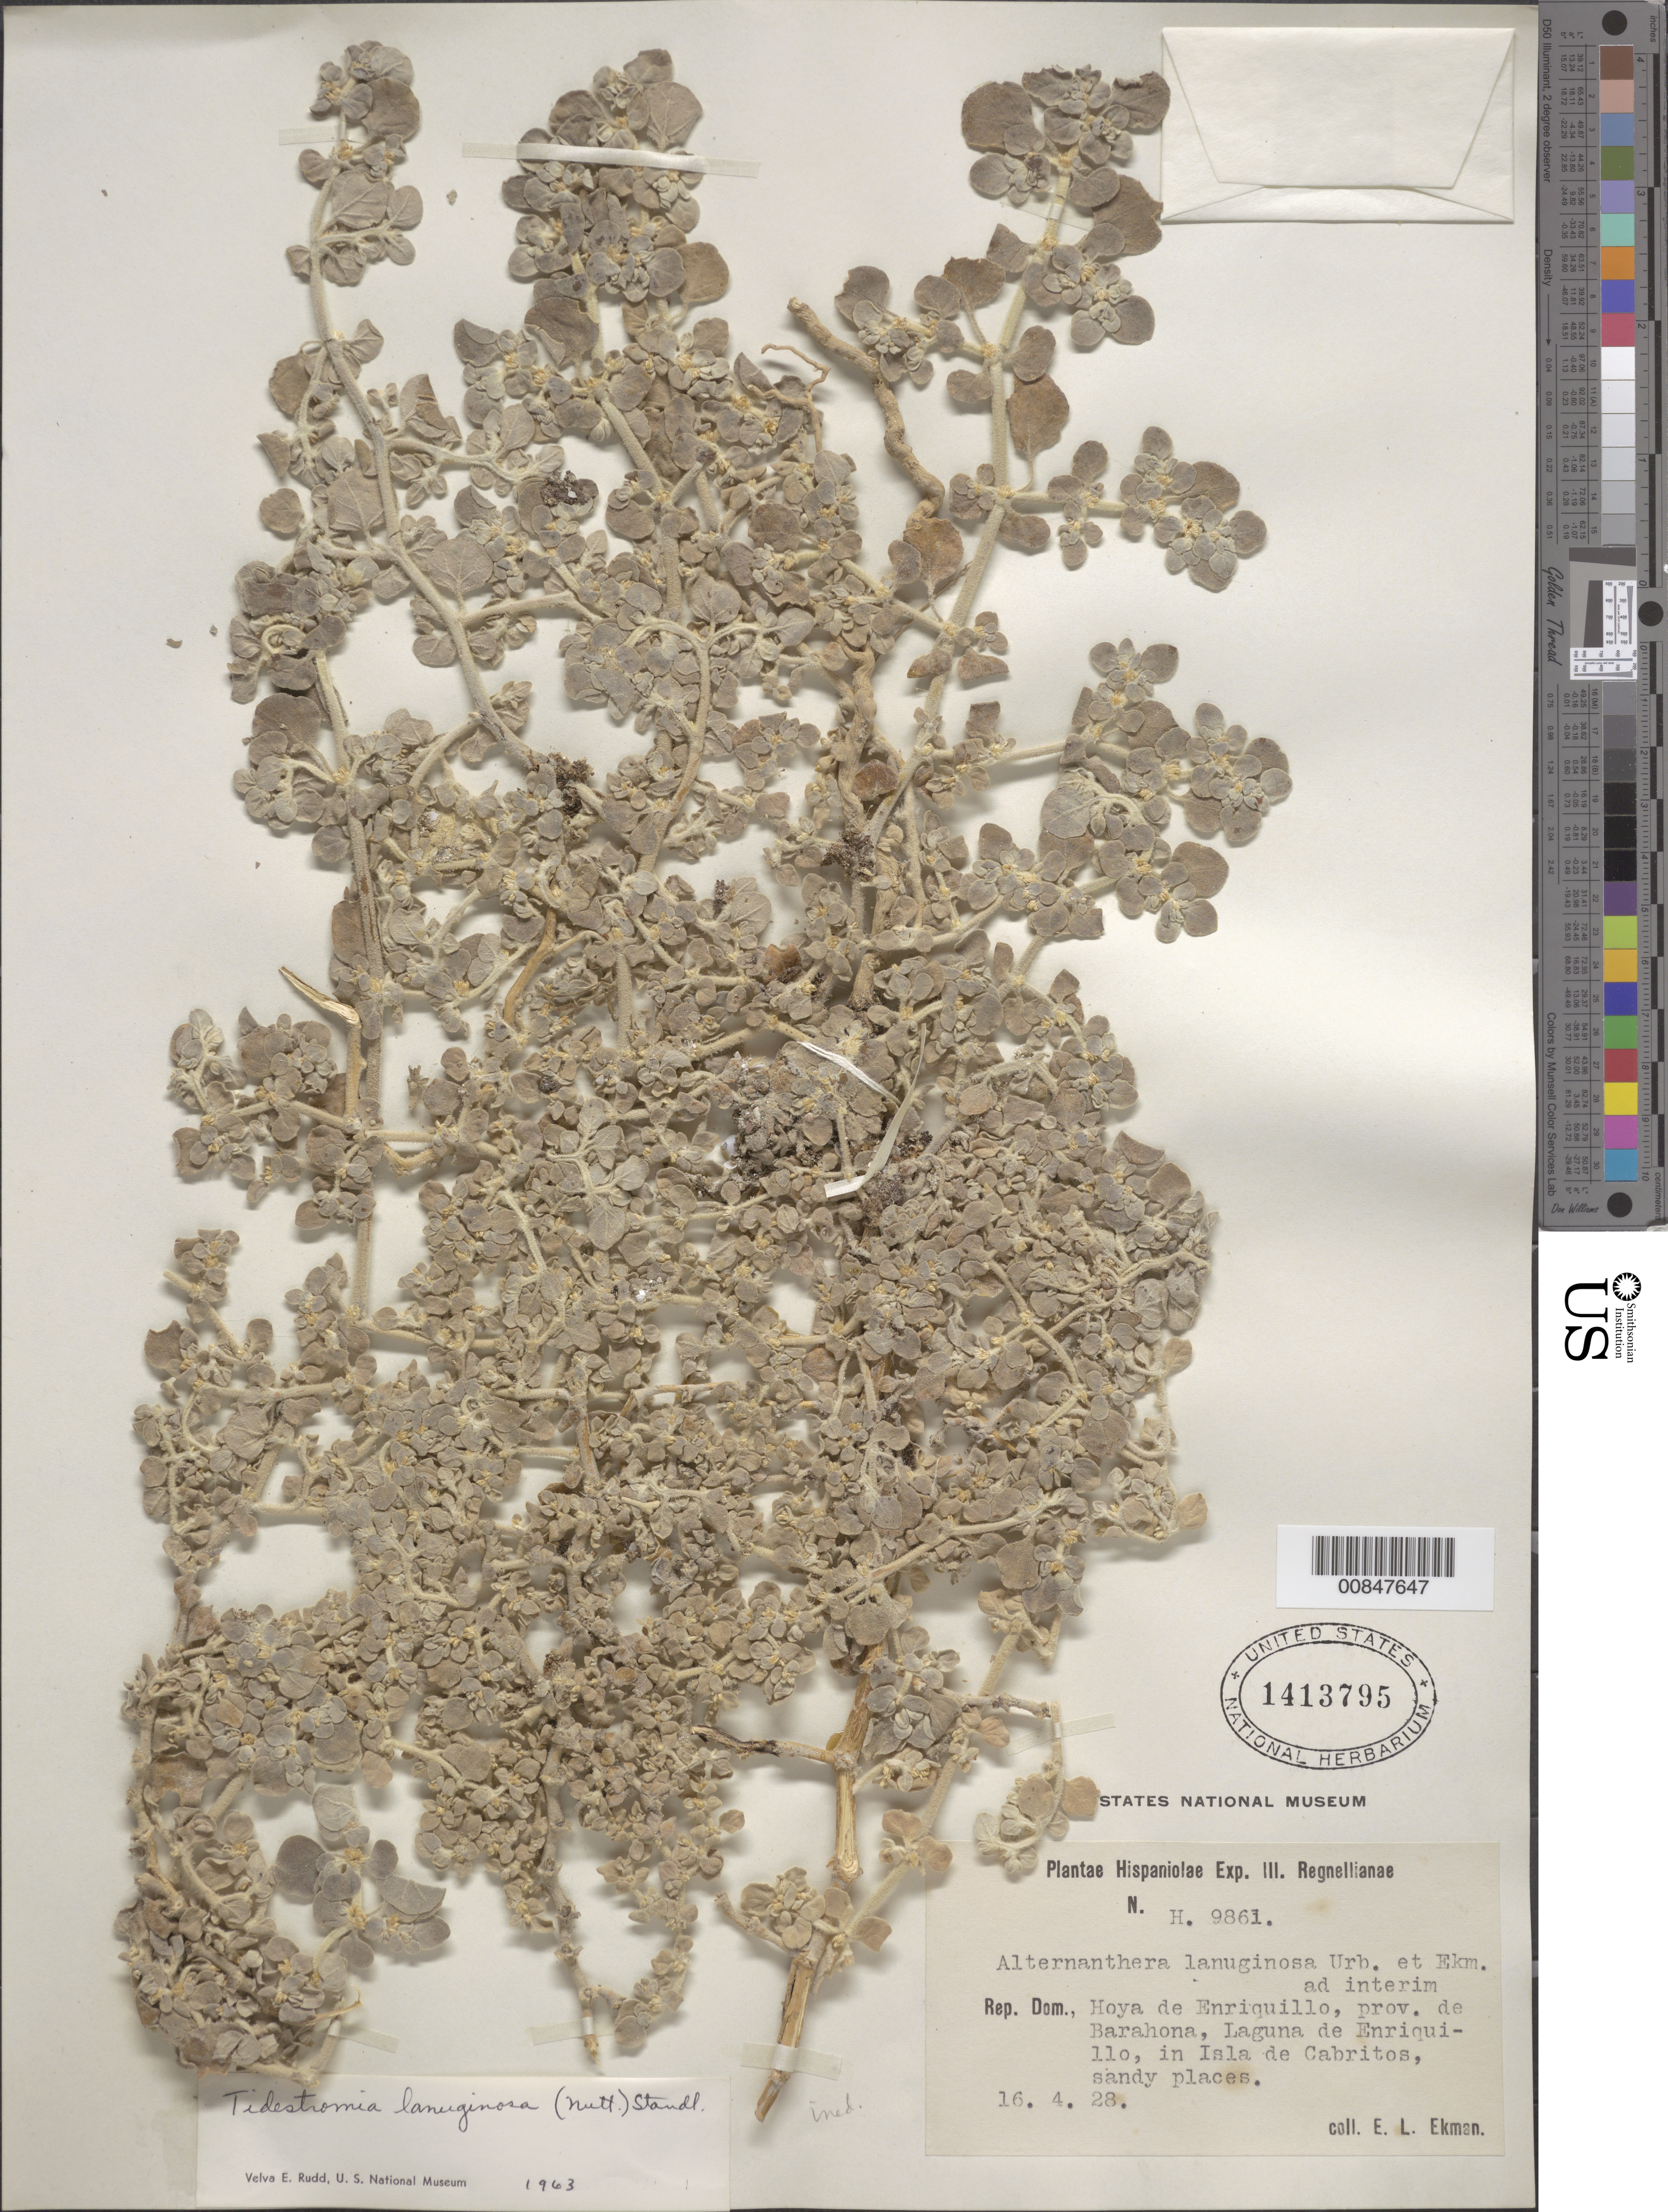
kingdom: Plantae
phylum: Tracheophyta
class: Magnoliopsida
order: Caryophyllales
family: Amaranthaceae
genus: Tidestromia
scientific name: Tidestromia lanuginosa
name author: (Nutt.) Standl.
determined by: Rudd, V. E.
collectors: E. L. Ekman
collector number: H 9861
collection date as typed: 16 Apr 1928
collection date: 1928-04-16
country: Dominican Republic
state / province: Barahona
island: Hispaniola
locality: Hoya de Enriquillo, Laguna de Enriquillo, in Isla de Cabritos.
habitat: Sandy places.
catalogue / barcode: US 1413795